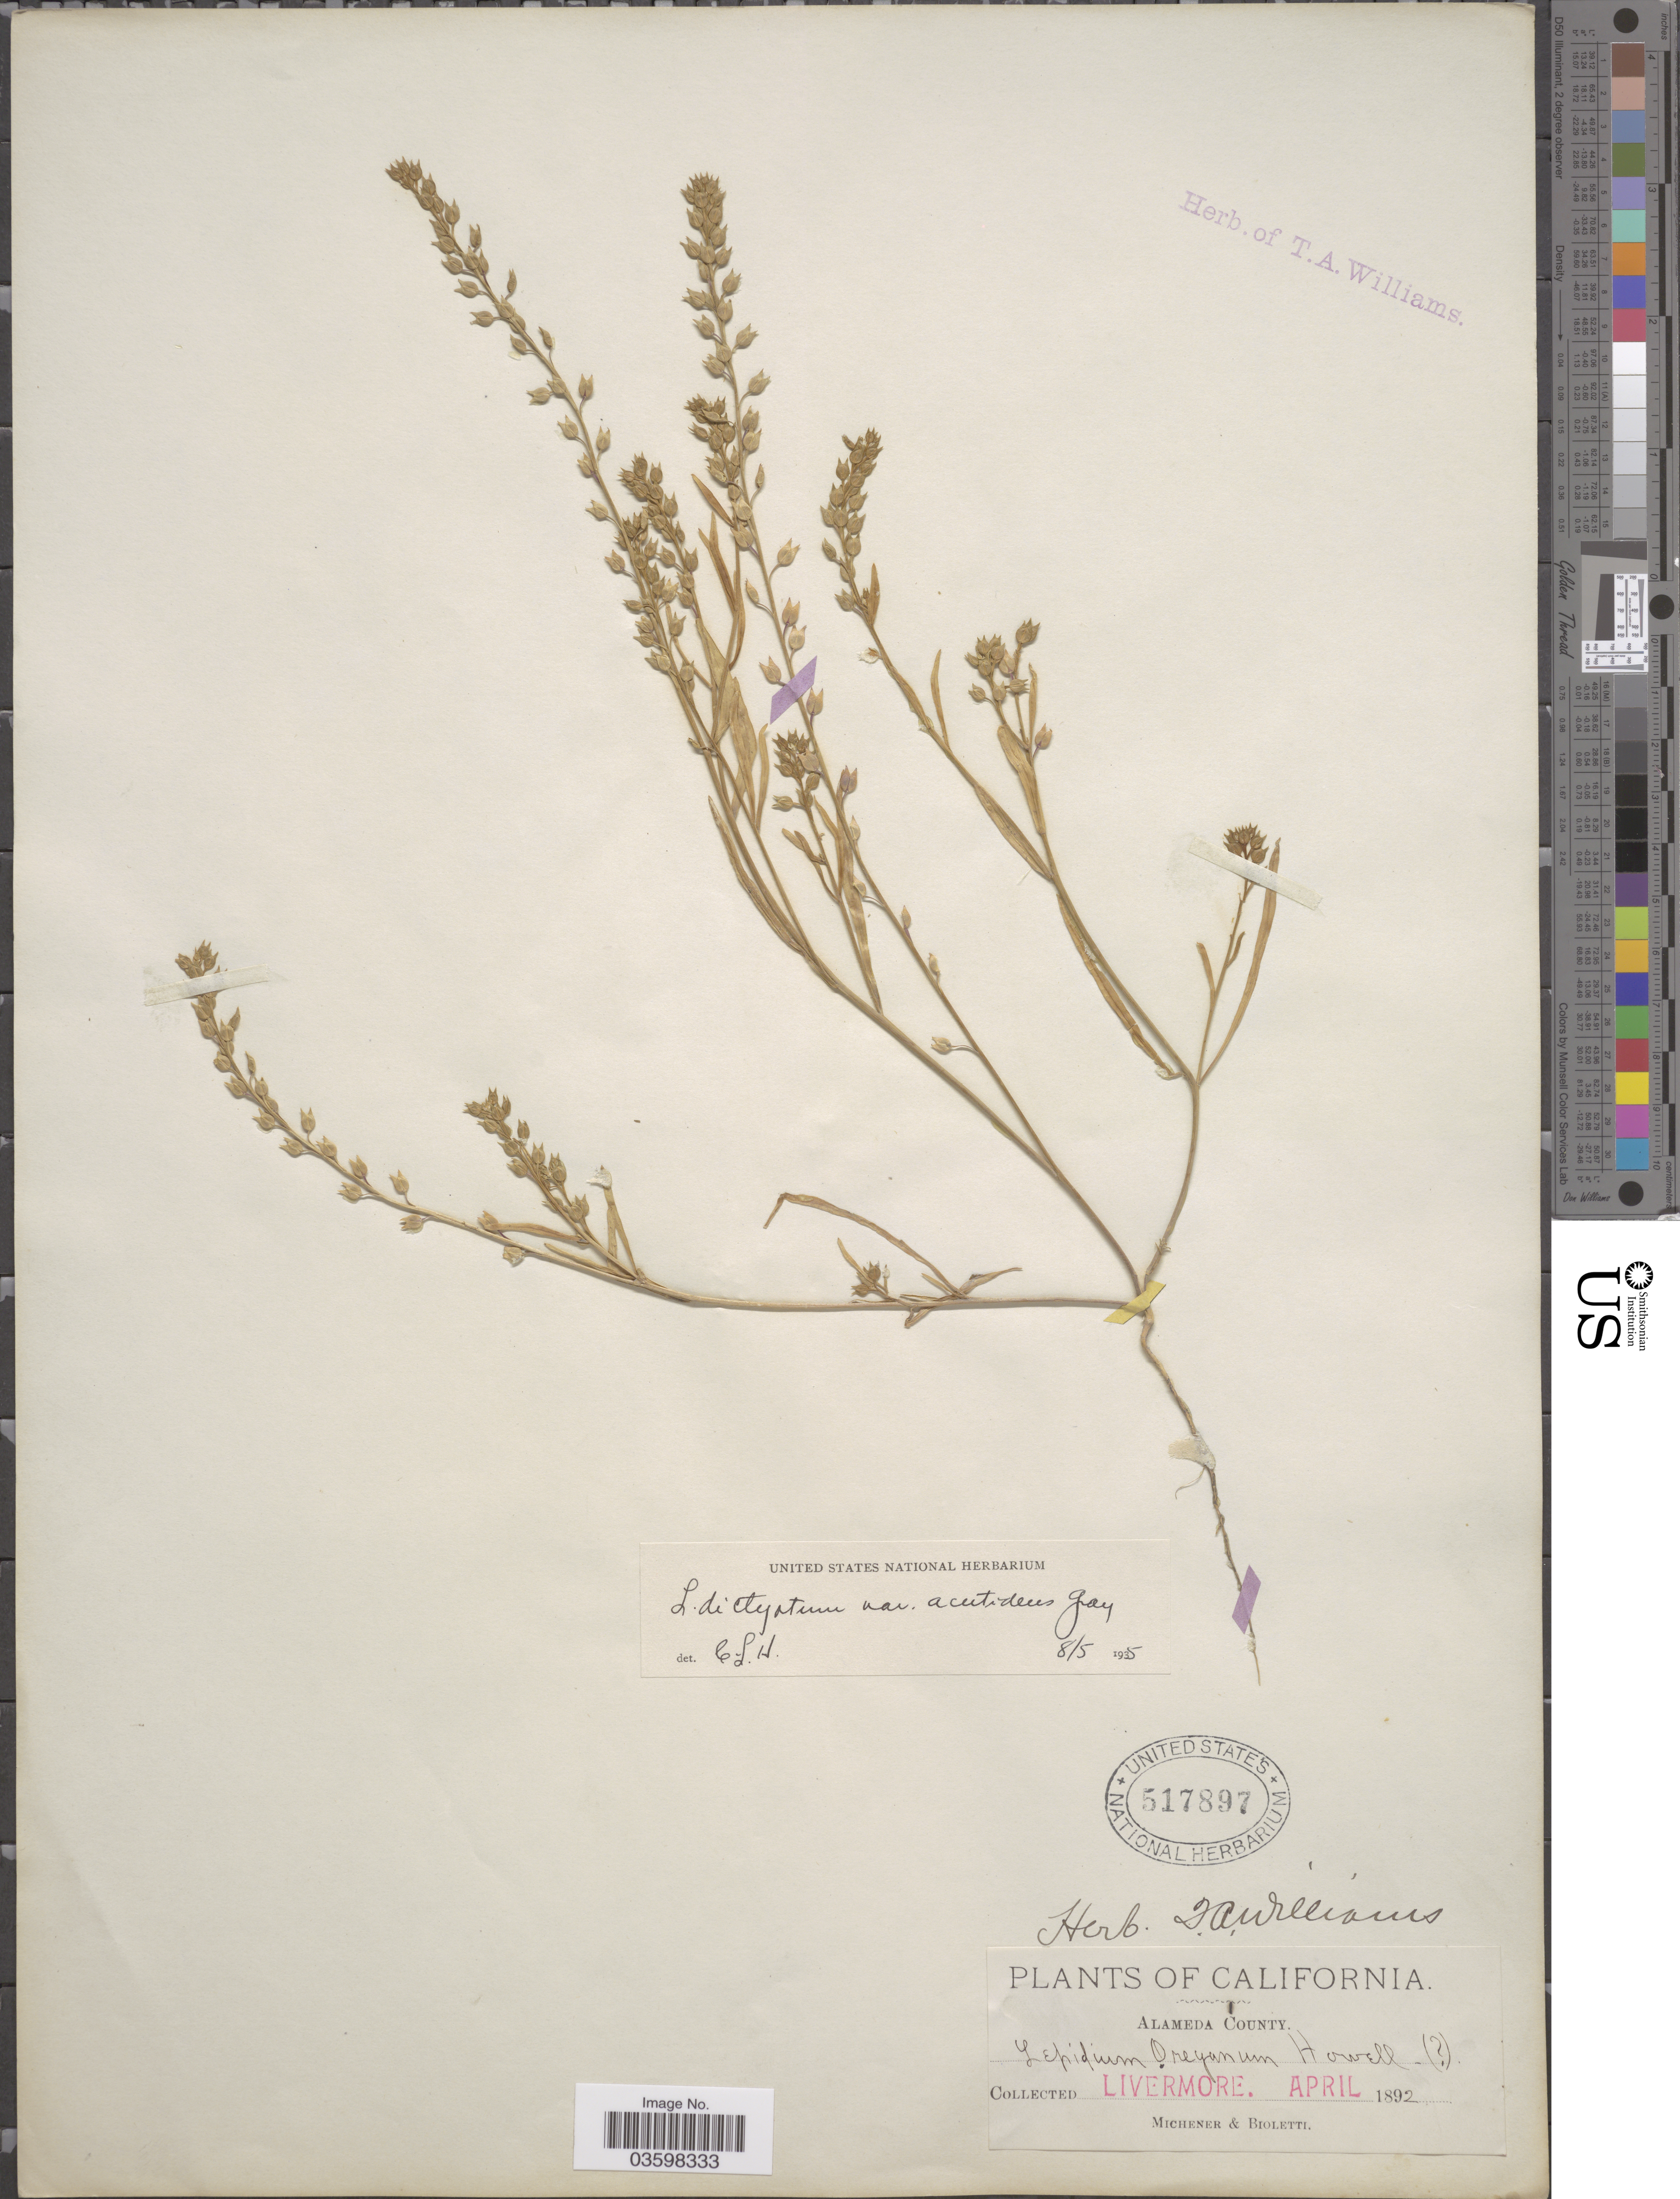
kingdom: Plantae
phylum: Tracheophyta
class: Magnoliopsida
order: Brassicales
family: Brassicaceae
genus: Lepidium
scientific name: Lepidium dictyotum var. acutidens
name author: A. Gray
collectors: -. Michener & -- Bioletti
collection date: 1892-04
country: United States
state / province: California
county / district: Alameda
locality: Alameda County. Livermore.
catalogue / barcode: US 517897